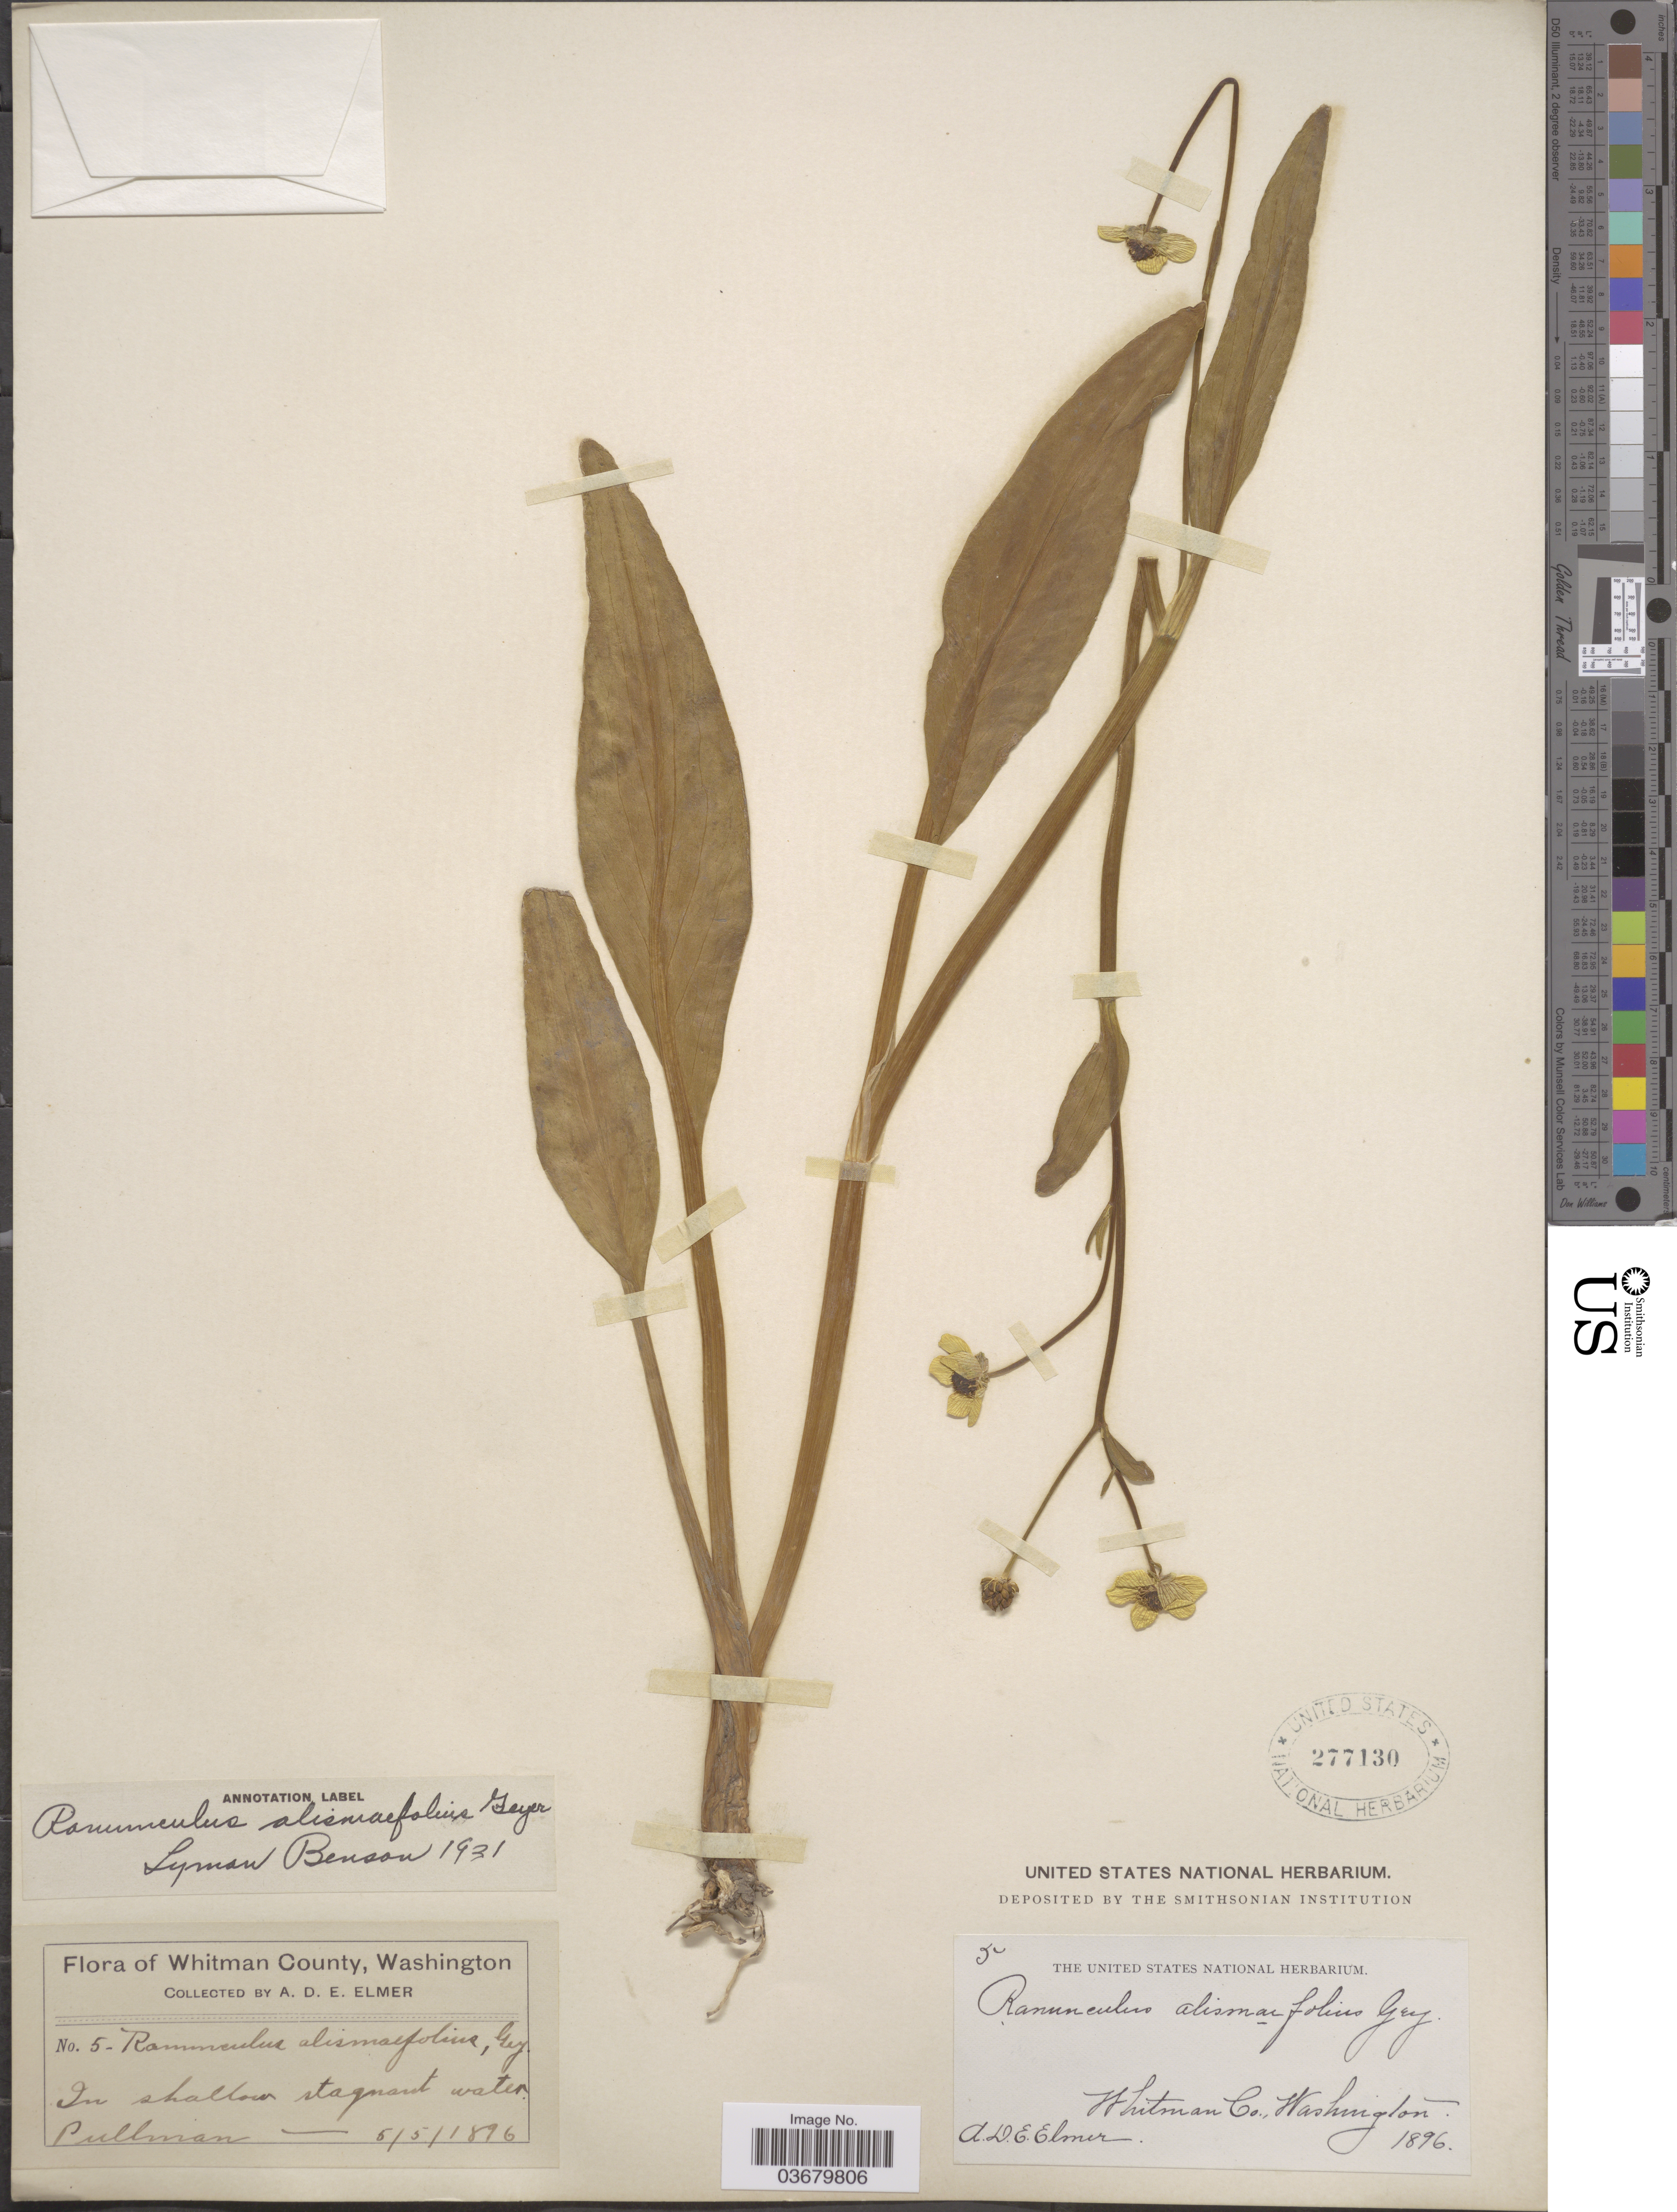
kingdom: Plantae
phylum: Tracheophyta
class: Magnoliopsida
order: Ranunculales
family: Ranunculaceae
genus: Ranunculus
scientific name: Ranunculus alismifolius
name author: Geyer ex Benth.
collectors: A. D. E. Elmer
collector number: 5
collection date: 1896-05-05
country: United States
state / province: Washington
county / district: Whitman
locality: Whitman County. Pullman.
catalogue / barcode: US 277130